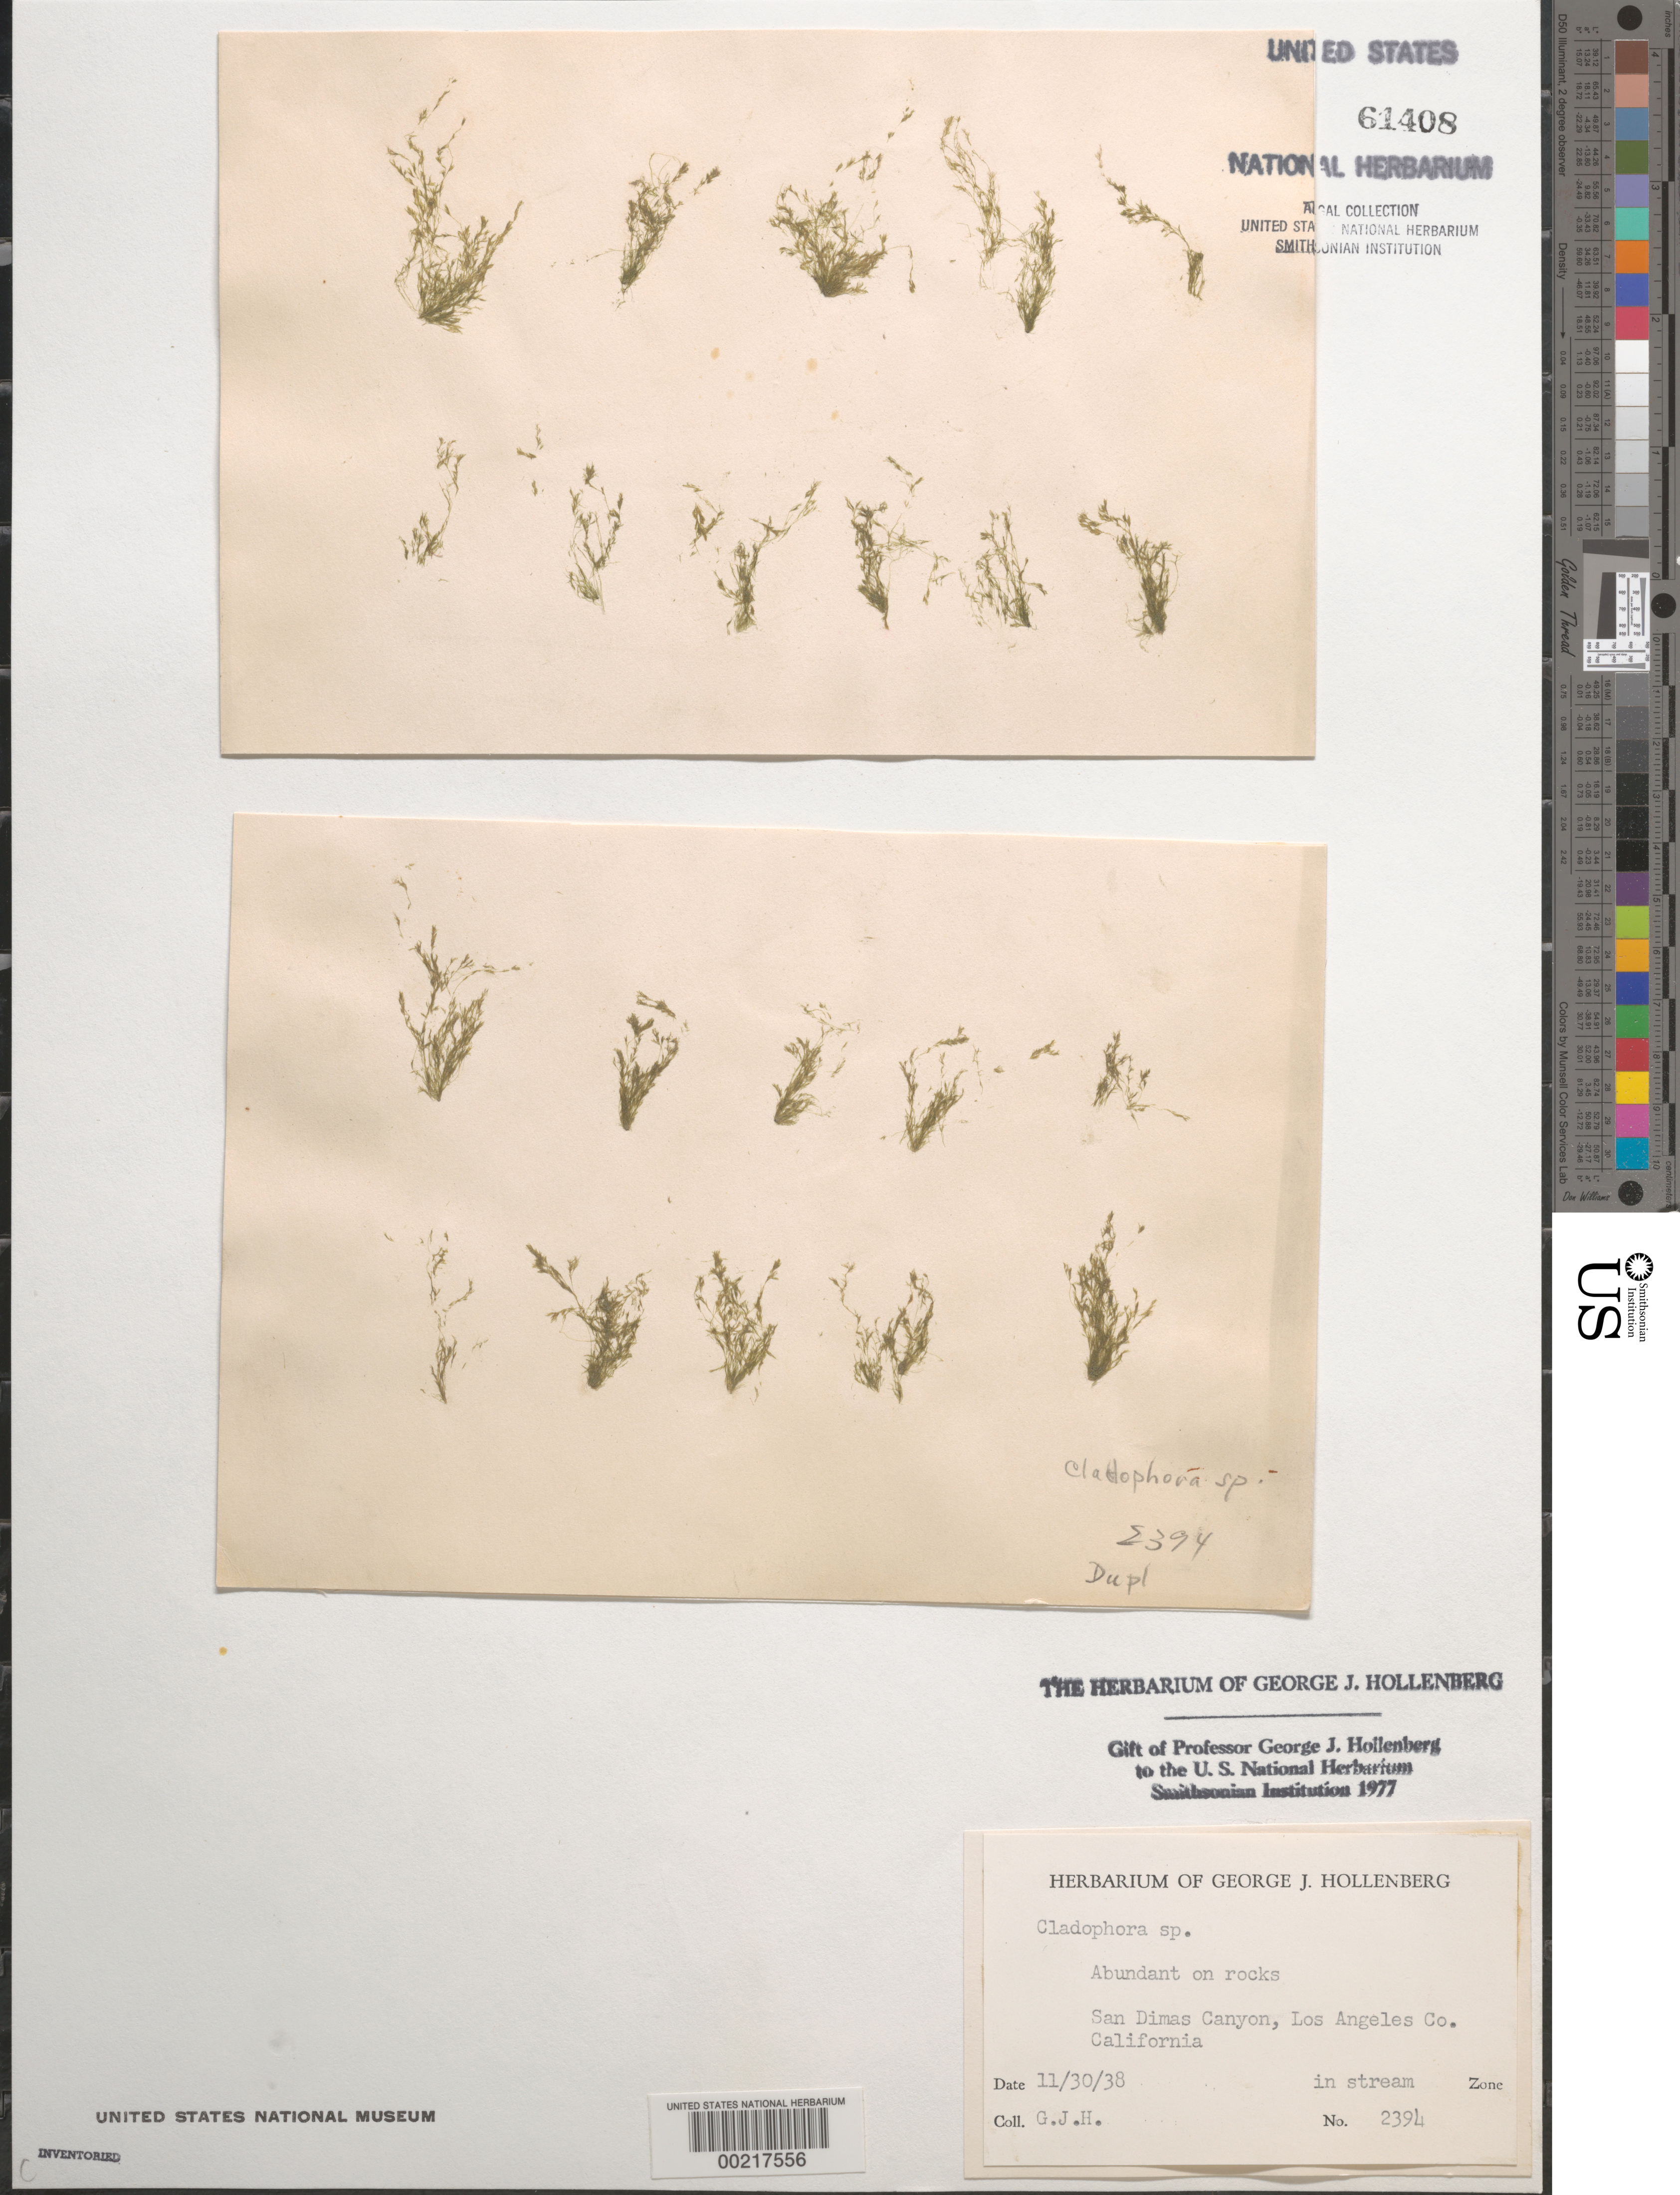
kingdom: Plantae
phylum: Chlorophyta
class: Ulvophyceae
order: Cladophorales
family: Cladophoraceae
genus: Cladophora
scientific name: Cladophora sp.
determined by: Hollenberg, George J.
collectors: G. Hollenberg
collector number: GJH 2394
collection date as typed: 30 Nov 1938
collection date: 1938-11-30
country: United States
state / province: California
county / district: Los Angeles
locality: San Dimas Canyon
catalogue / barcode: US 61408